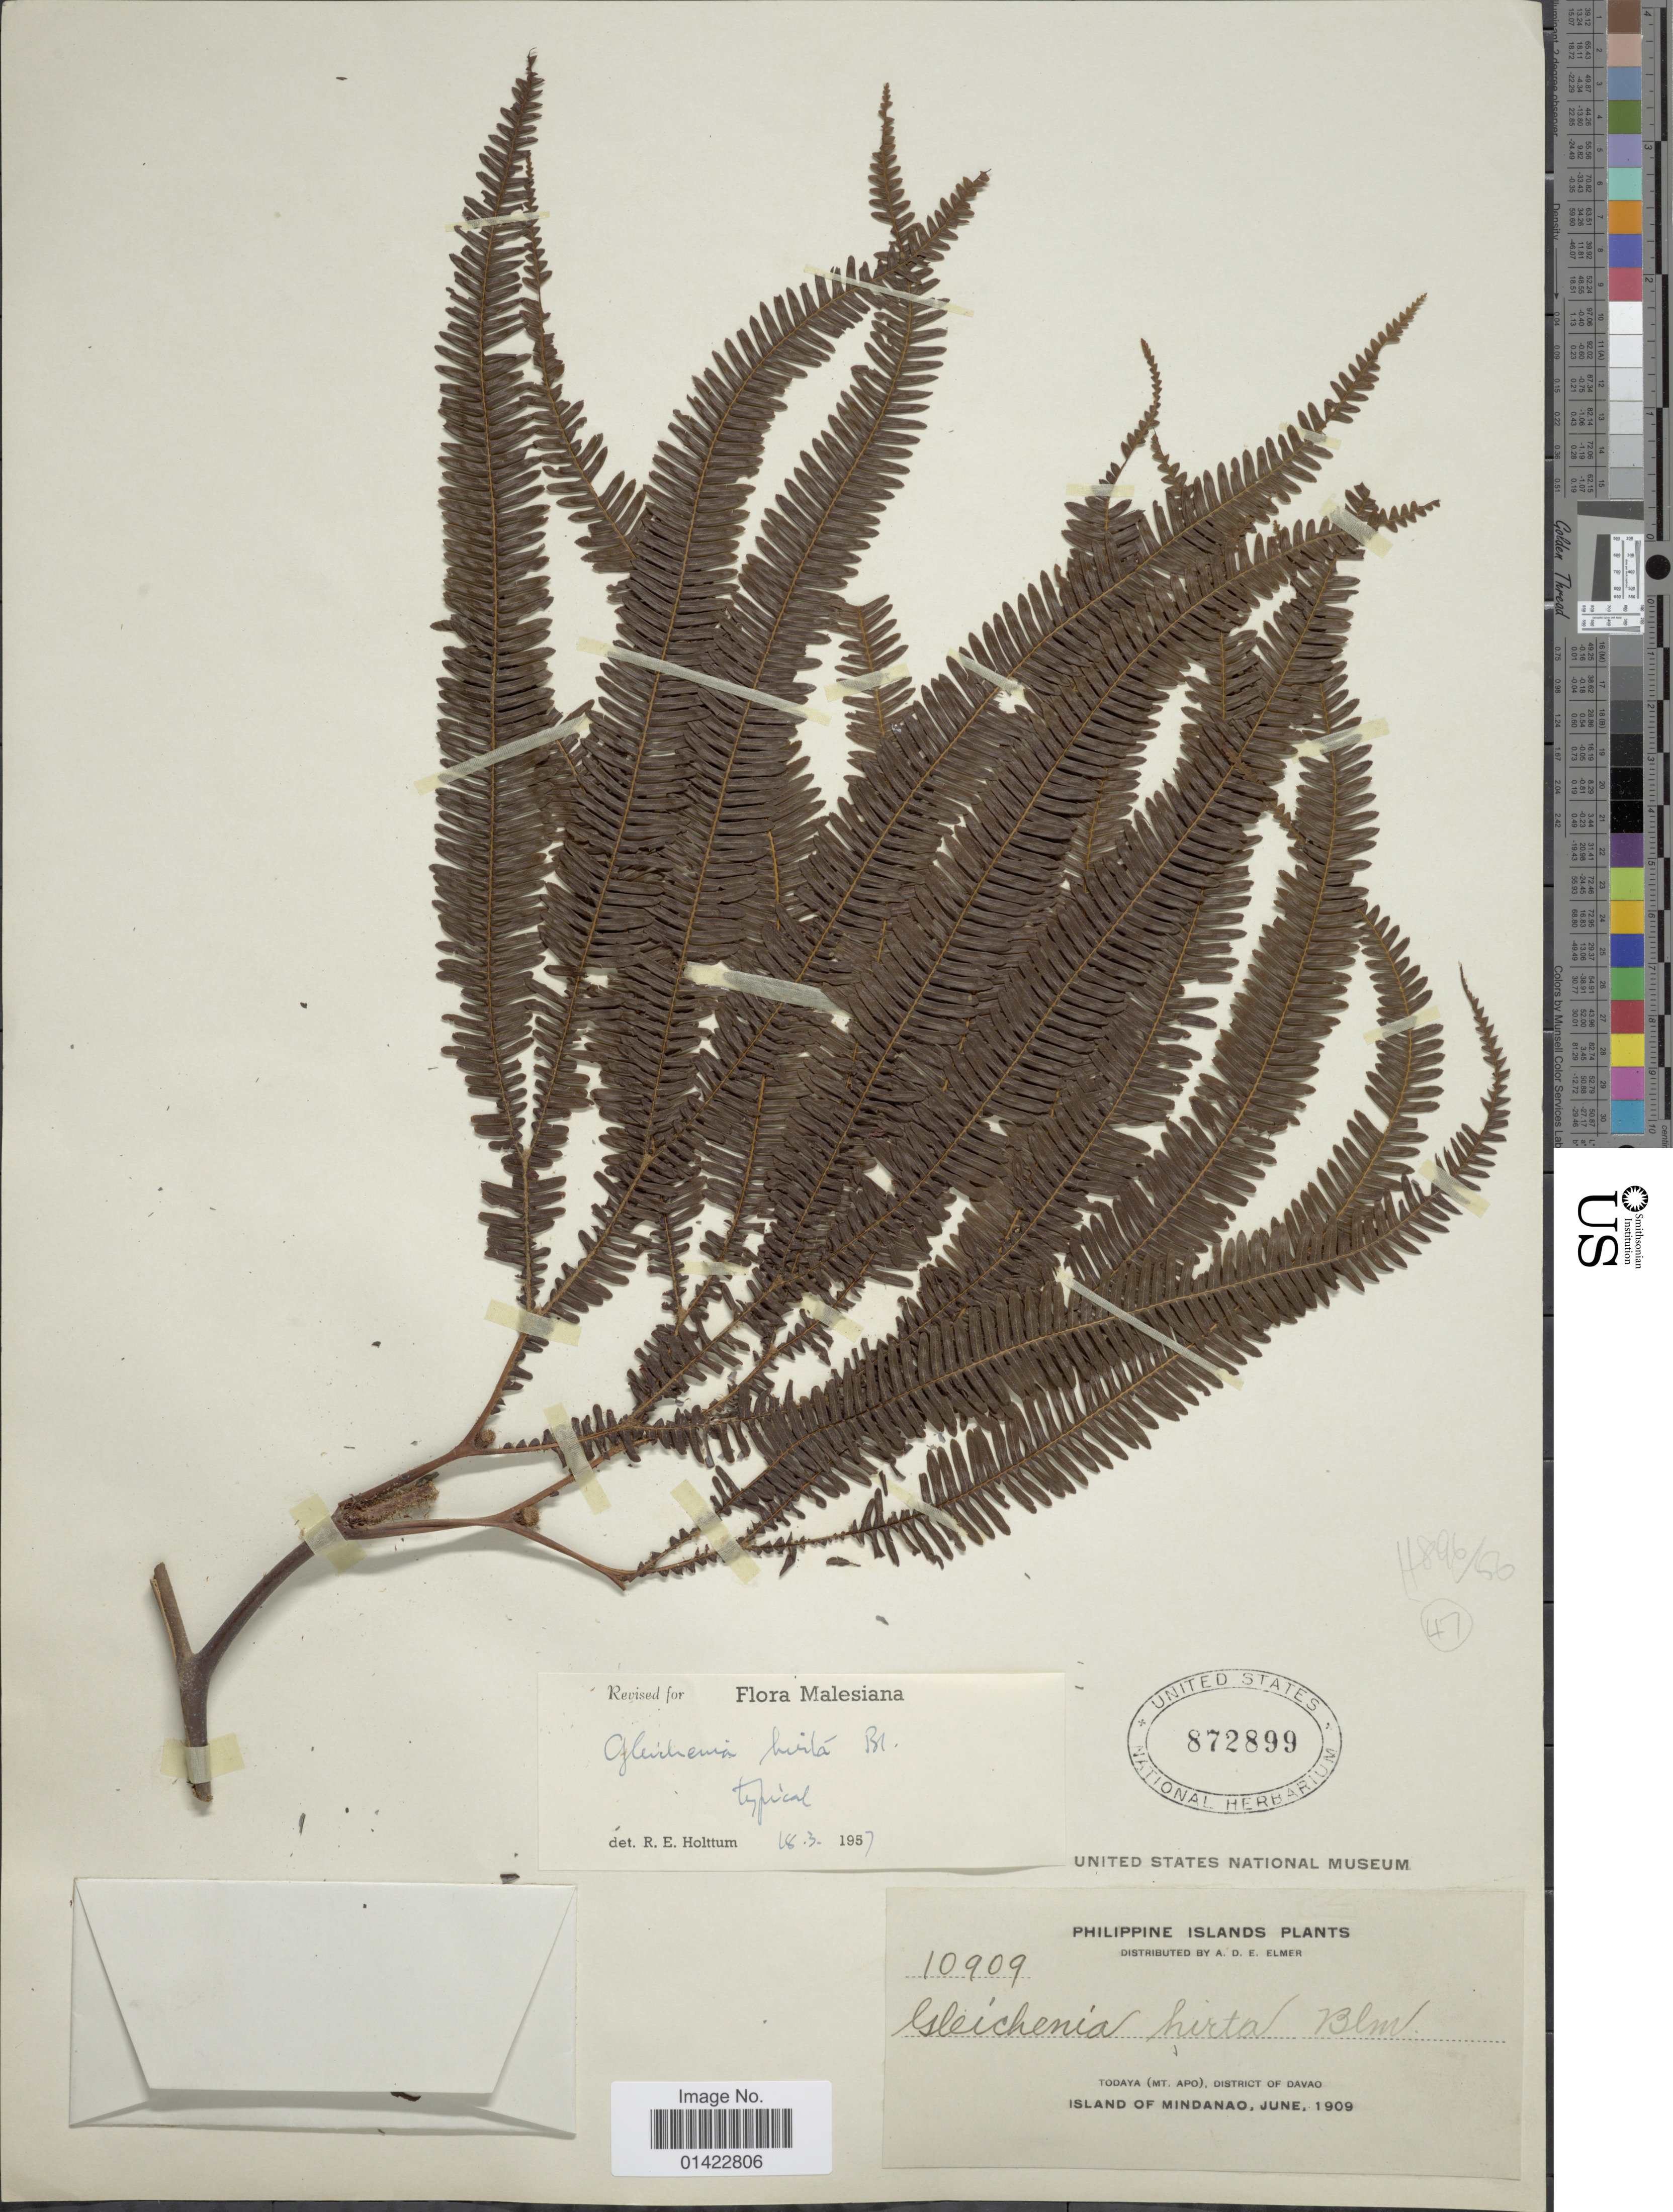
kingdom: Plantae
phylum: Tracheophyta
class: Polypodiopsida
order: Gleicheniales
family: Gleicheniaceae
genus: Sticherus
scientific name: Sticherus hirtus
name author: (Blume) Ching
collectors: A. D. E. Elmer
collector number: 10909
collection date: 1909-06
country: Philippines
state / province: Davao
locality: Todaya(MT. Apo), District of Davao.Island of Mindanao.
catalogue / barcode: US 872899